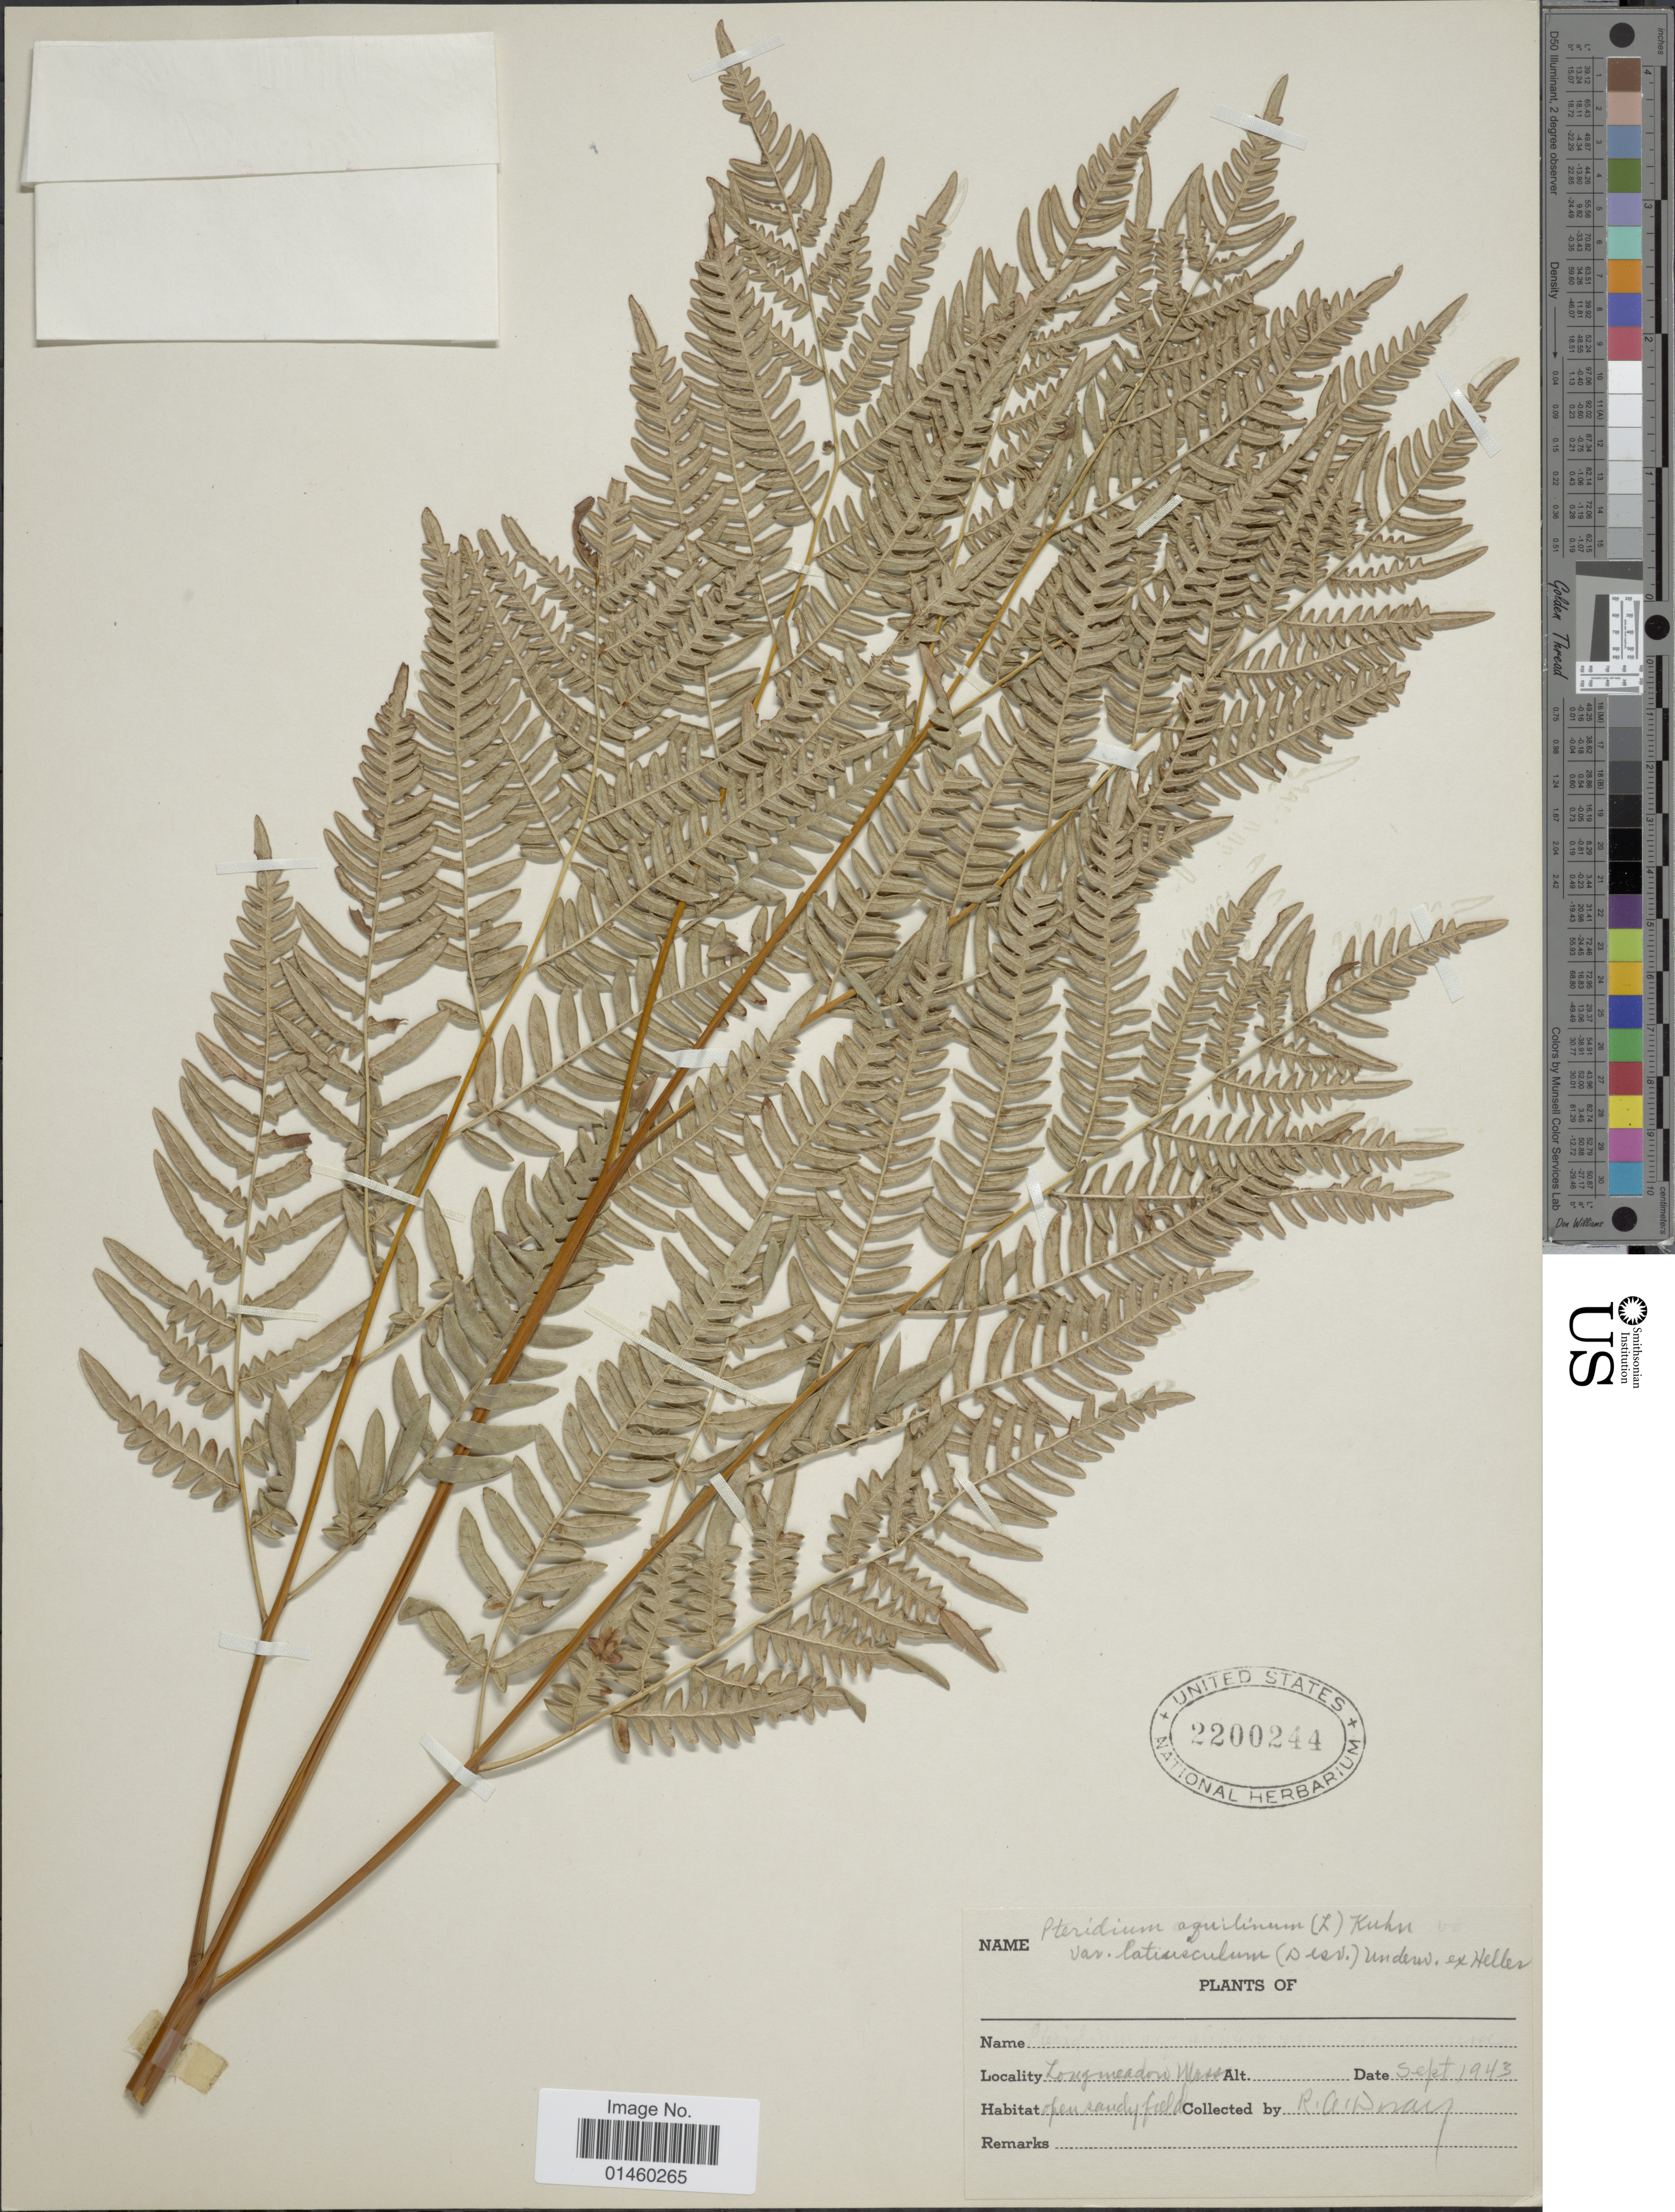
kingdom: Plantae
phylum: Tracheophyta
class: Polypodiopsida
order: Polypodiales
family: Dennstaedtiaceae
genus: Pteridium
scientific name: Pteridium aquilinum var. latiusculum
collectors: R. Duray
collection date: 1943-09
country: United States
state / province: Massachusetts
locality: Longmeadow Mass.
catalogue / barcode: US 2200244